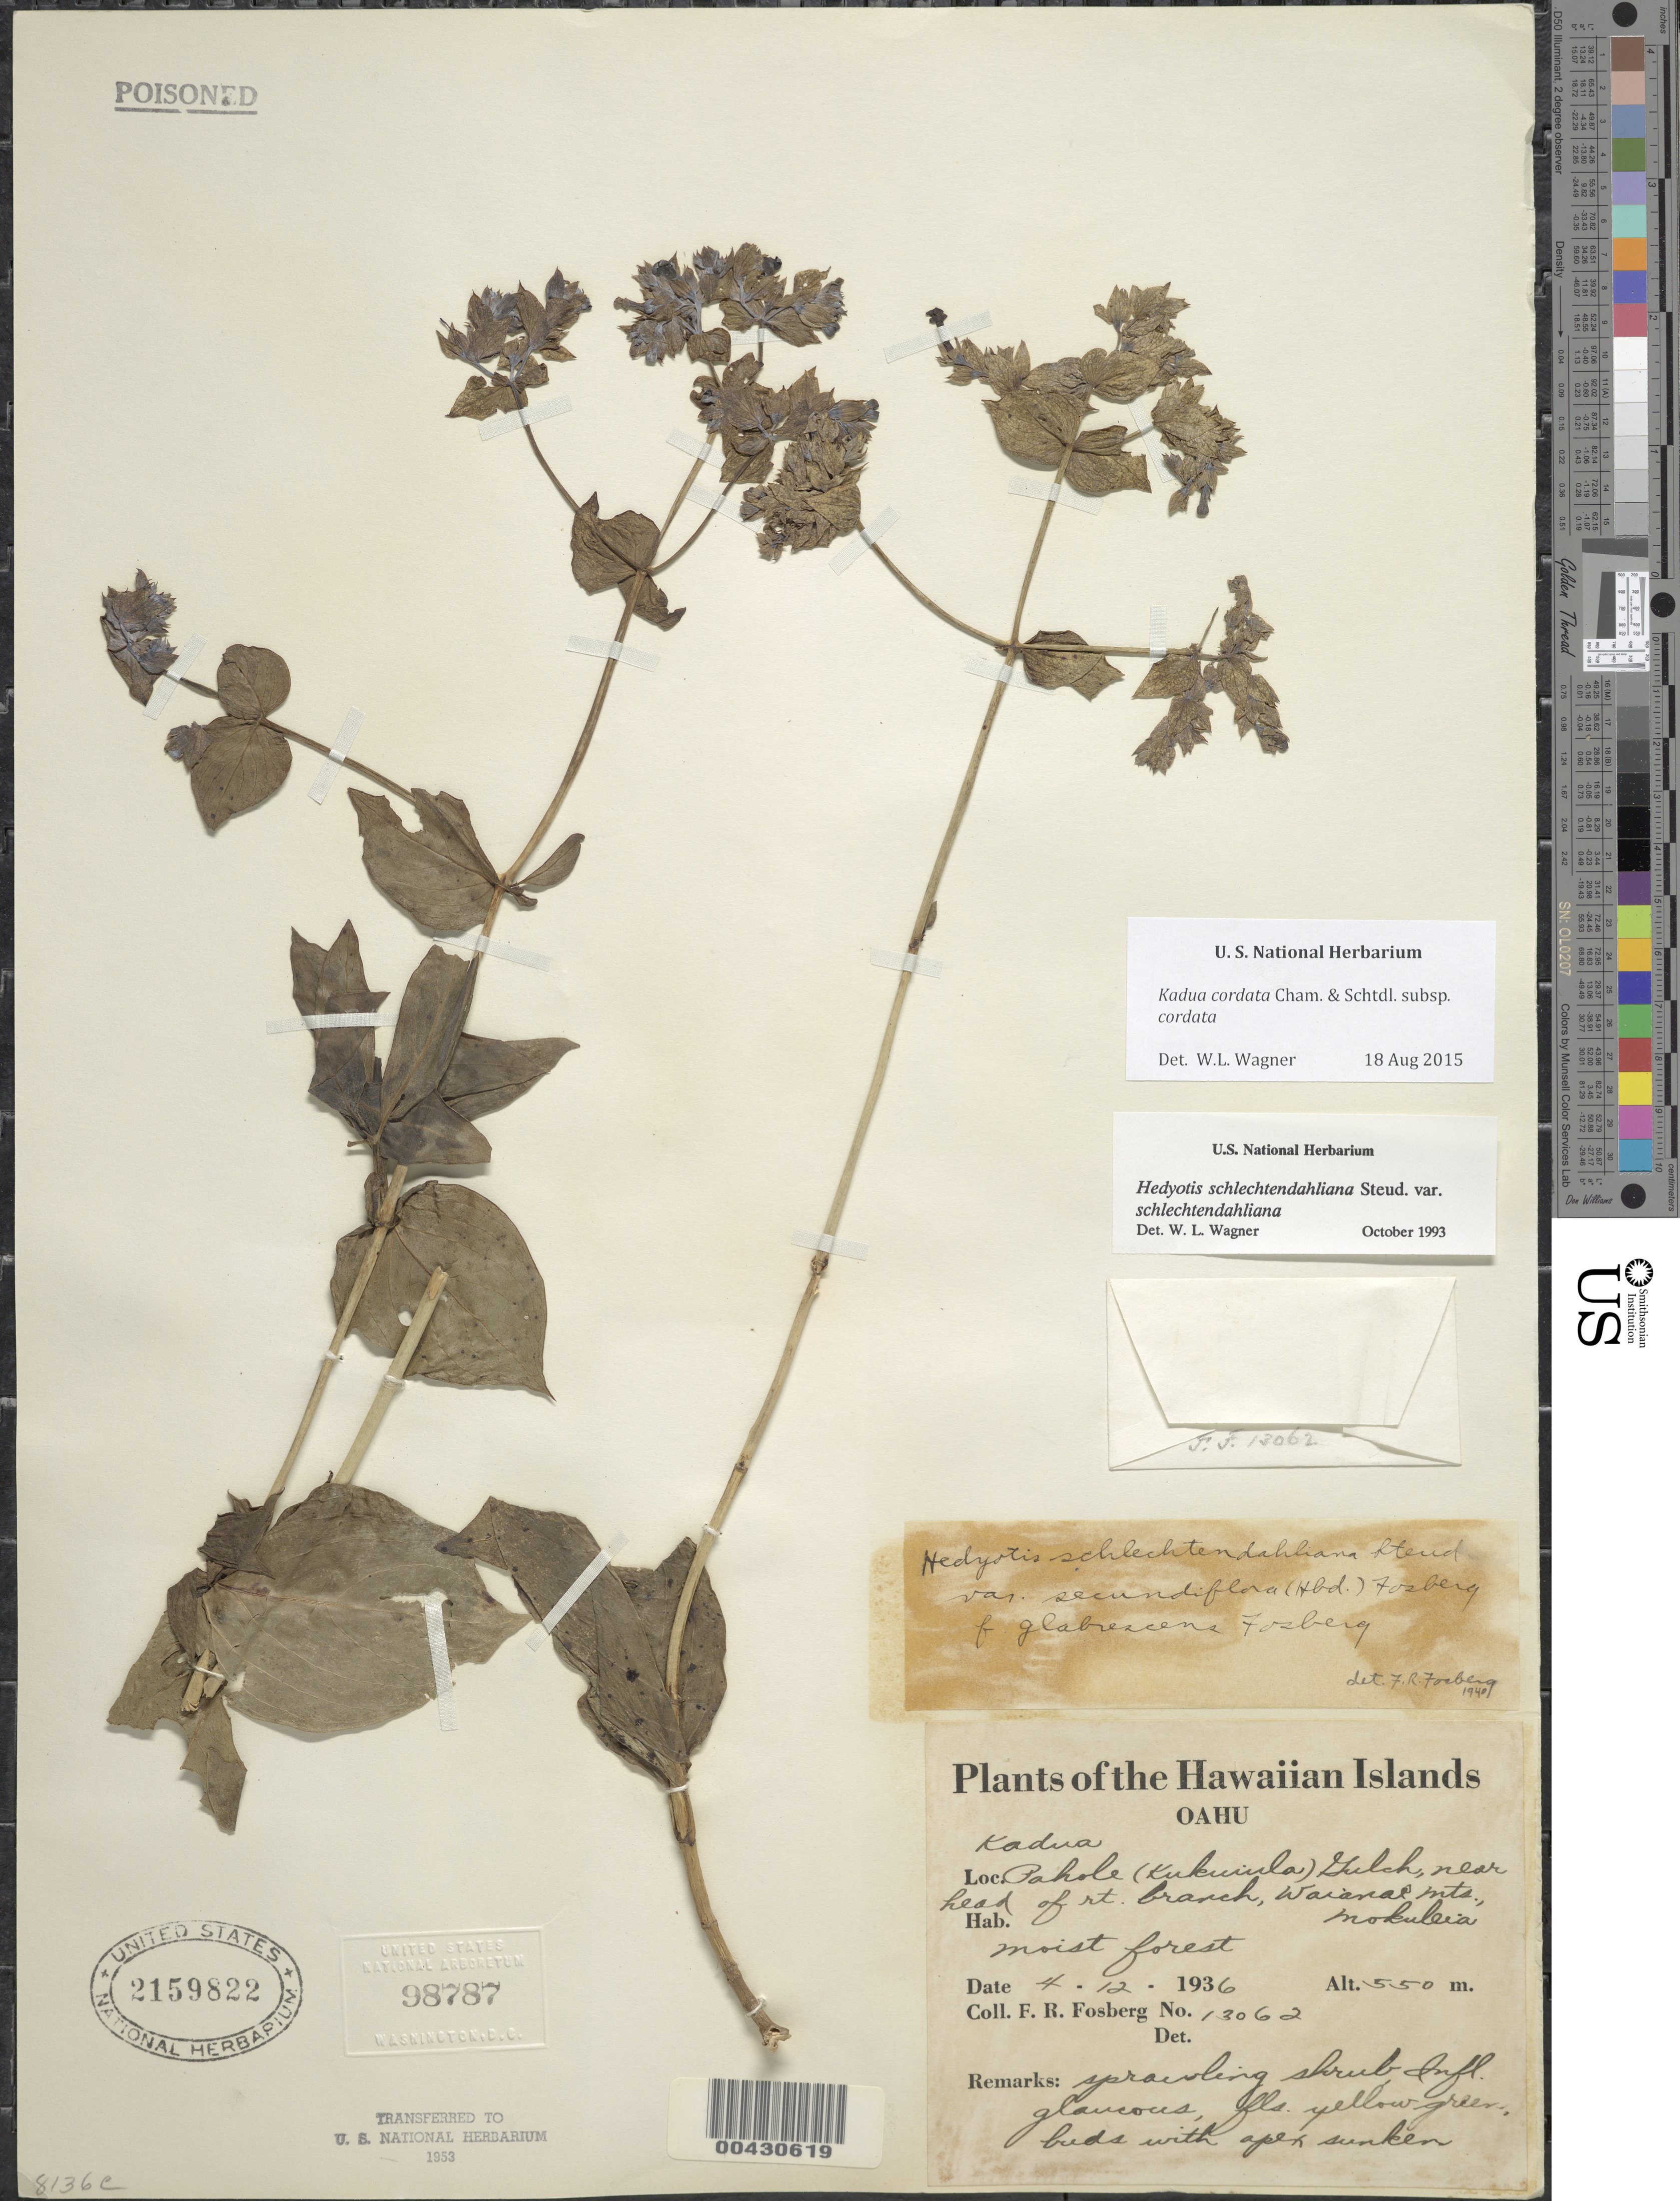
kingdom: Plantae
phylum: Tracheophyta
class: Magnoliopsida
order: Gentianales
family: Rubiaceae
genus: Kadua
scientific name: Kadua cordata subsp. cordata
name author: Cham. & Schltdl.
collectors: F. R. Fosberg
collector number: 13062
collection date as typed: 12 Apr 1936 or 4 Dec 1936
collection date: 1936-04-12 or 1936-12-04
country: United States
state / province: Hawaii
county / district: Honolulu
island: Oahu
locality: Pahole (Kukuiula) Gulch, near head of rt. branch, Waianae Mts., Mokuleia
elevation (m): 550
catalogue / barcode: US 2159822